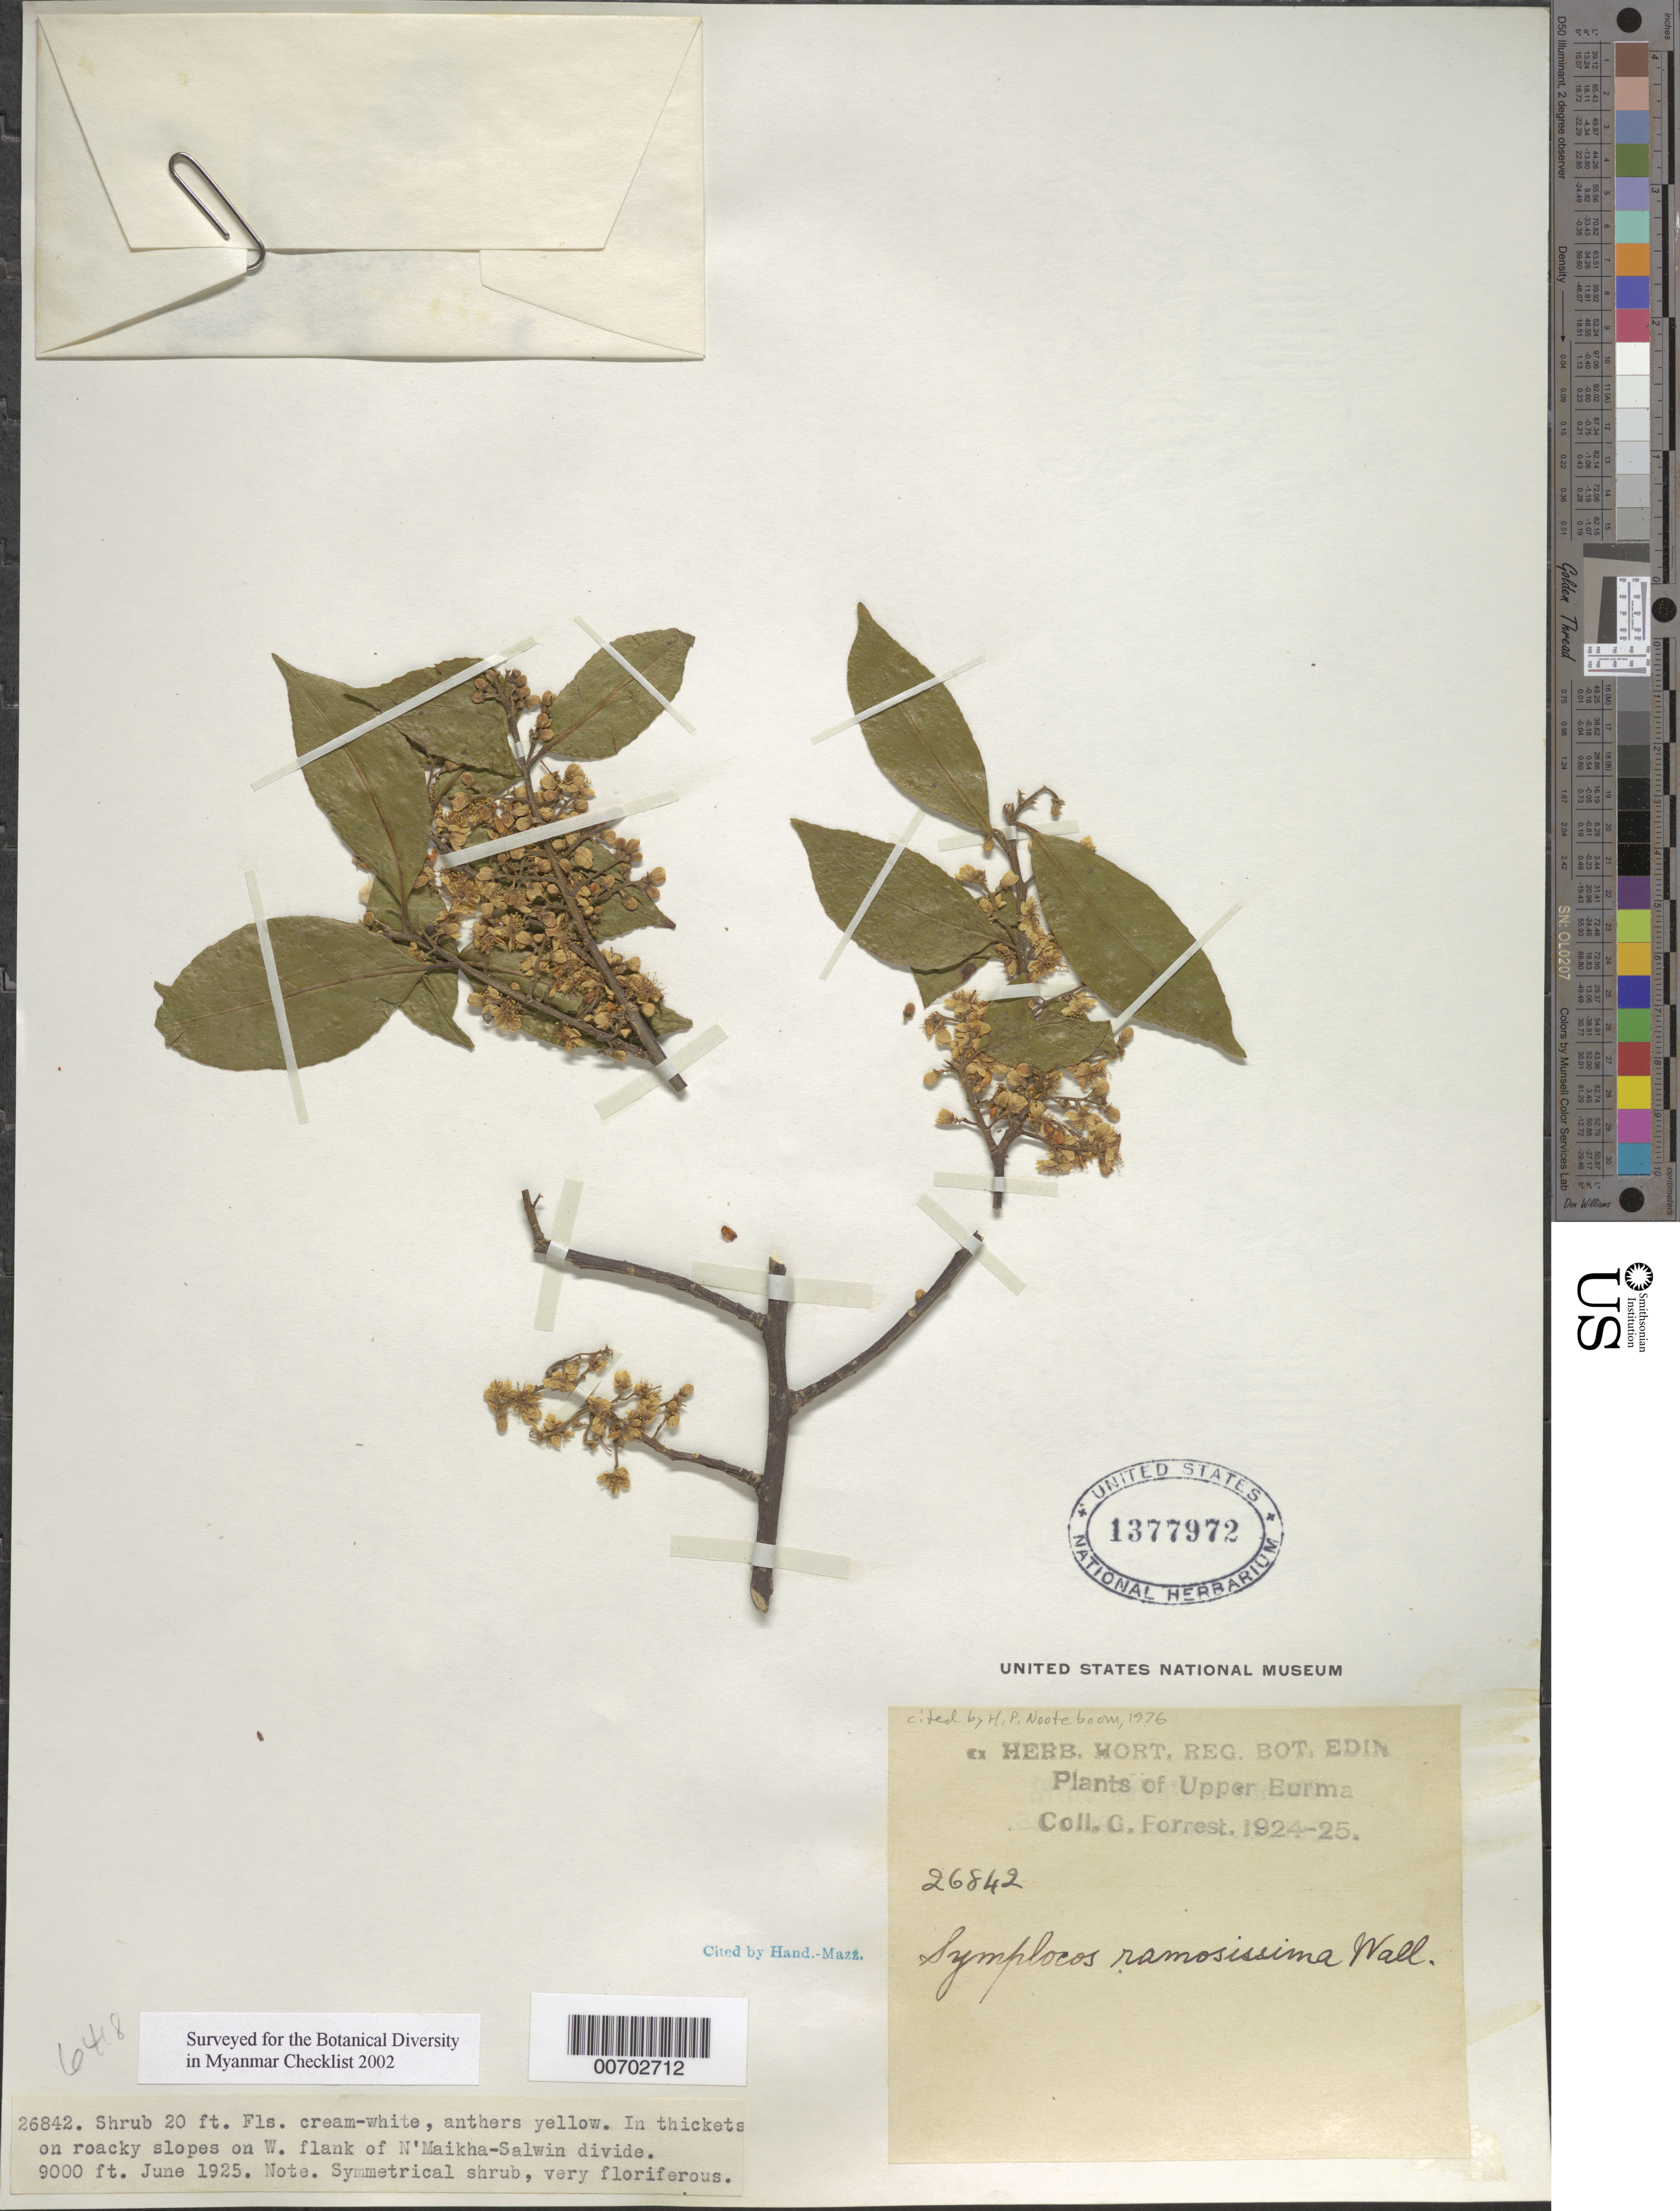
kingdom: Plantae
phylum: Tracheophyta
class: Magnoliopsida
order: Ericales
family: Symplocaceae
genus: Symplocos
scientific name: Symplocos ramosissima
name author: Wall.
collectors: G. Forrest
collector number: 26842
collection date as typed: Jun 1925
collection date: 1925-06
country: Myanmar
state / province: Kachin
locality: N'Maikha-Salwin Divide, W flank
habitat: Thickets on rocky slopes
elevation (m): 2743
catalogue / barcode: US 1377972